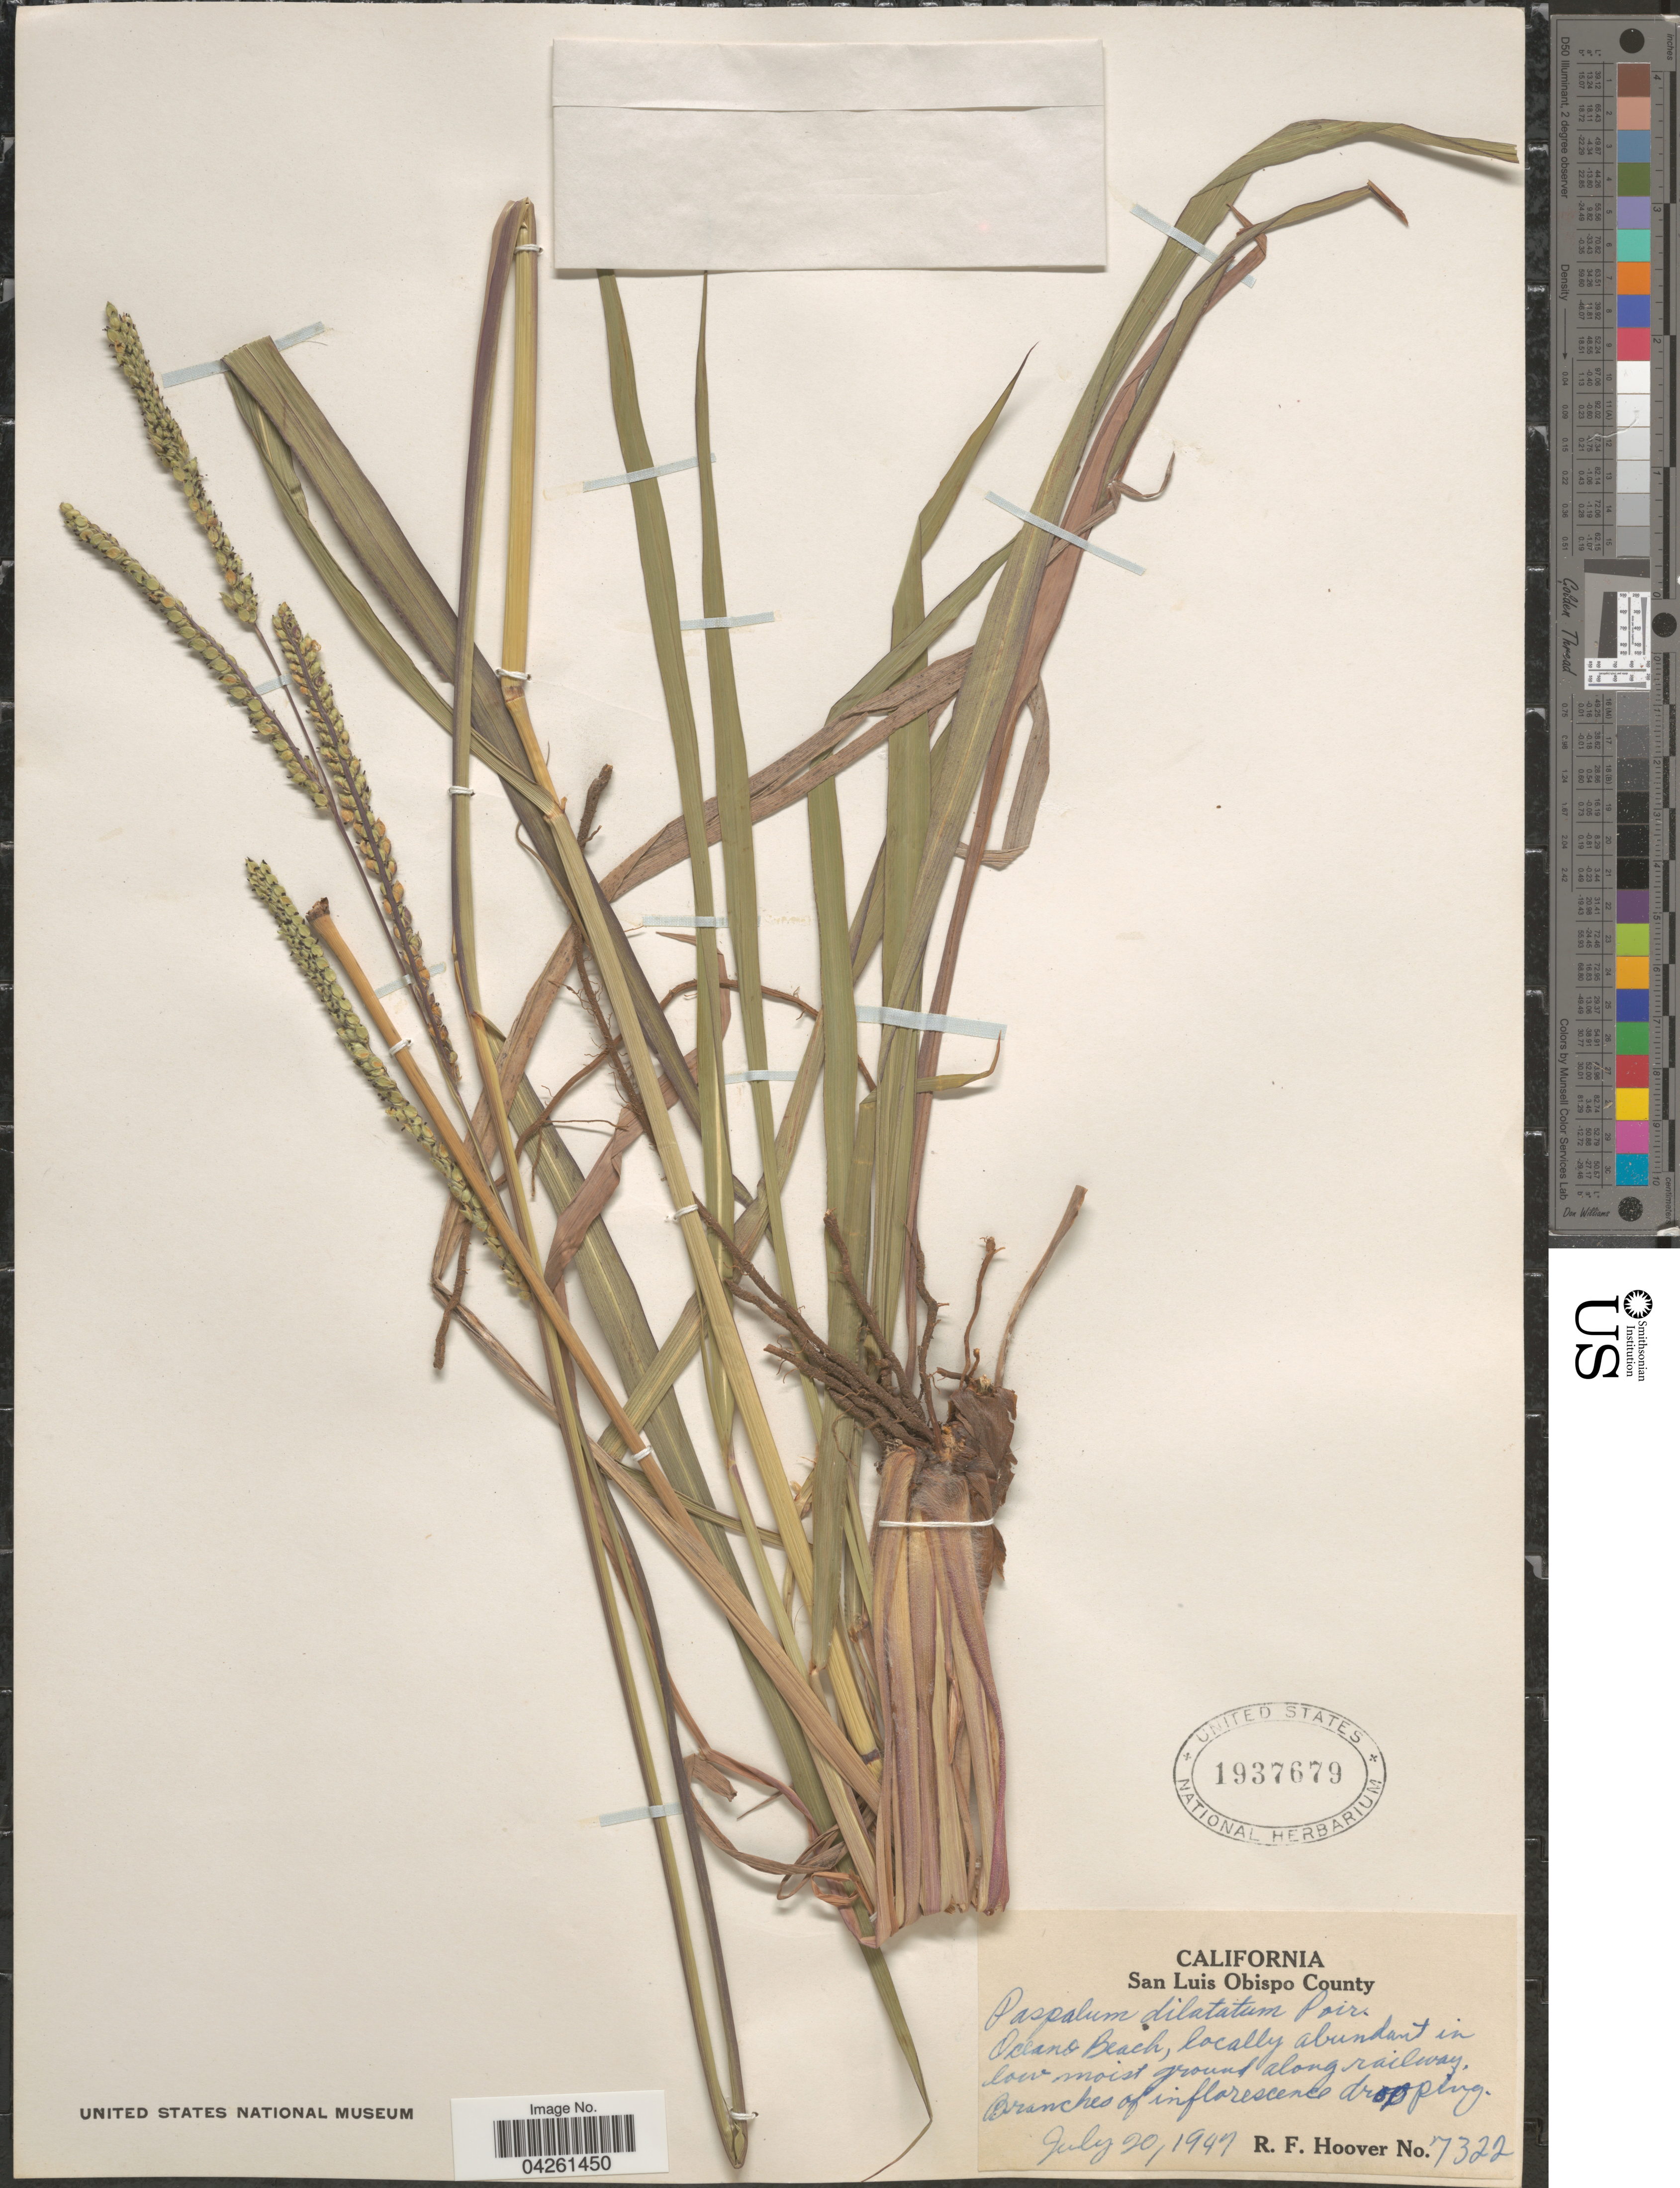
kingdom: Plantae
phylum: Tracheophyta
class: Liliopsida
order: Poales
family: Poaceae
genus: Paspalum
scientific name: Paspalum dilatatum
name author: Poir.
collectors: R. F. Hoover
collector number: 7322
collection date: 1947-07-20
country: United States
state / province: California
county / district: San Luis Obispo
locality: San Luis Obispo County. Oceano Beach.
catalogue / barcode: US 1937679